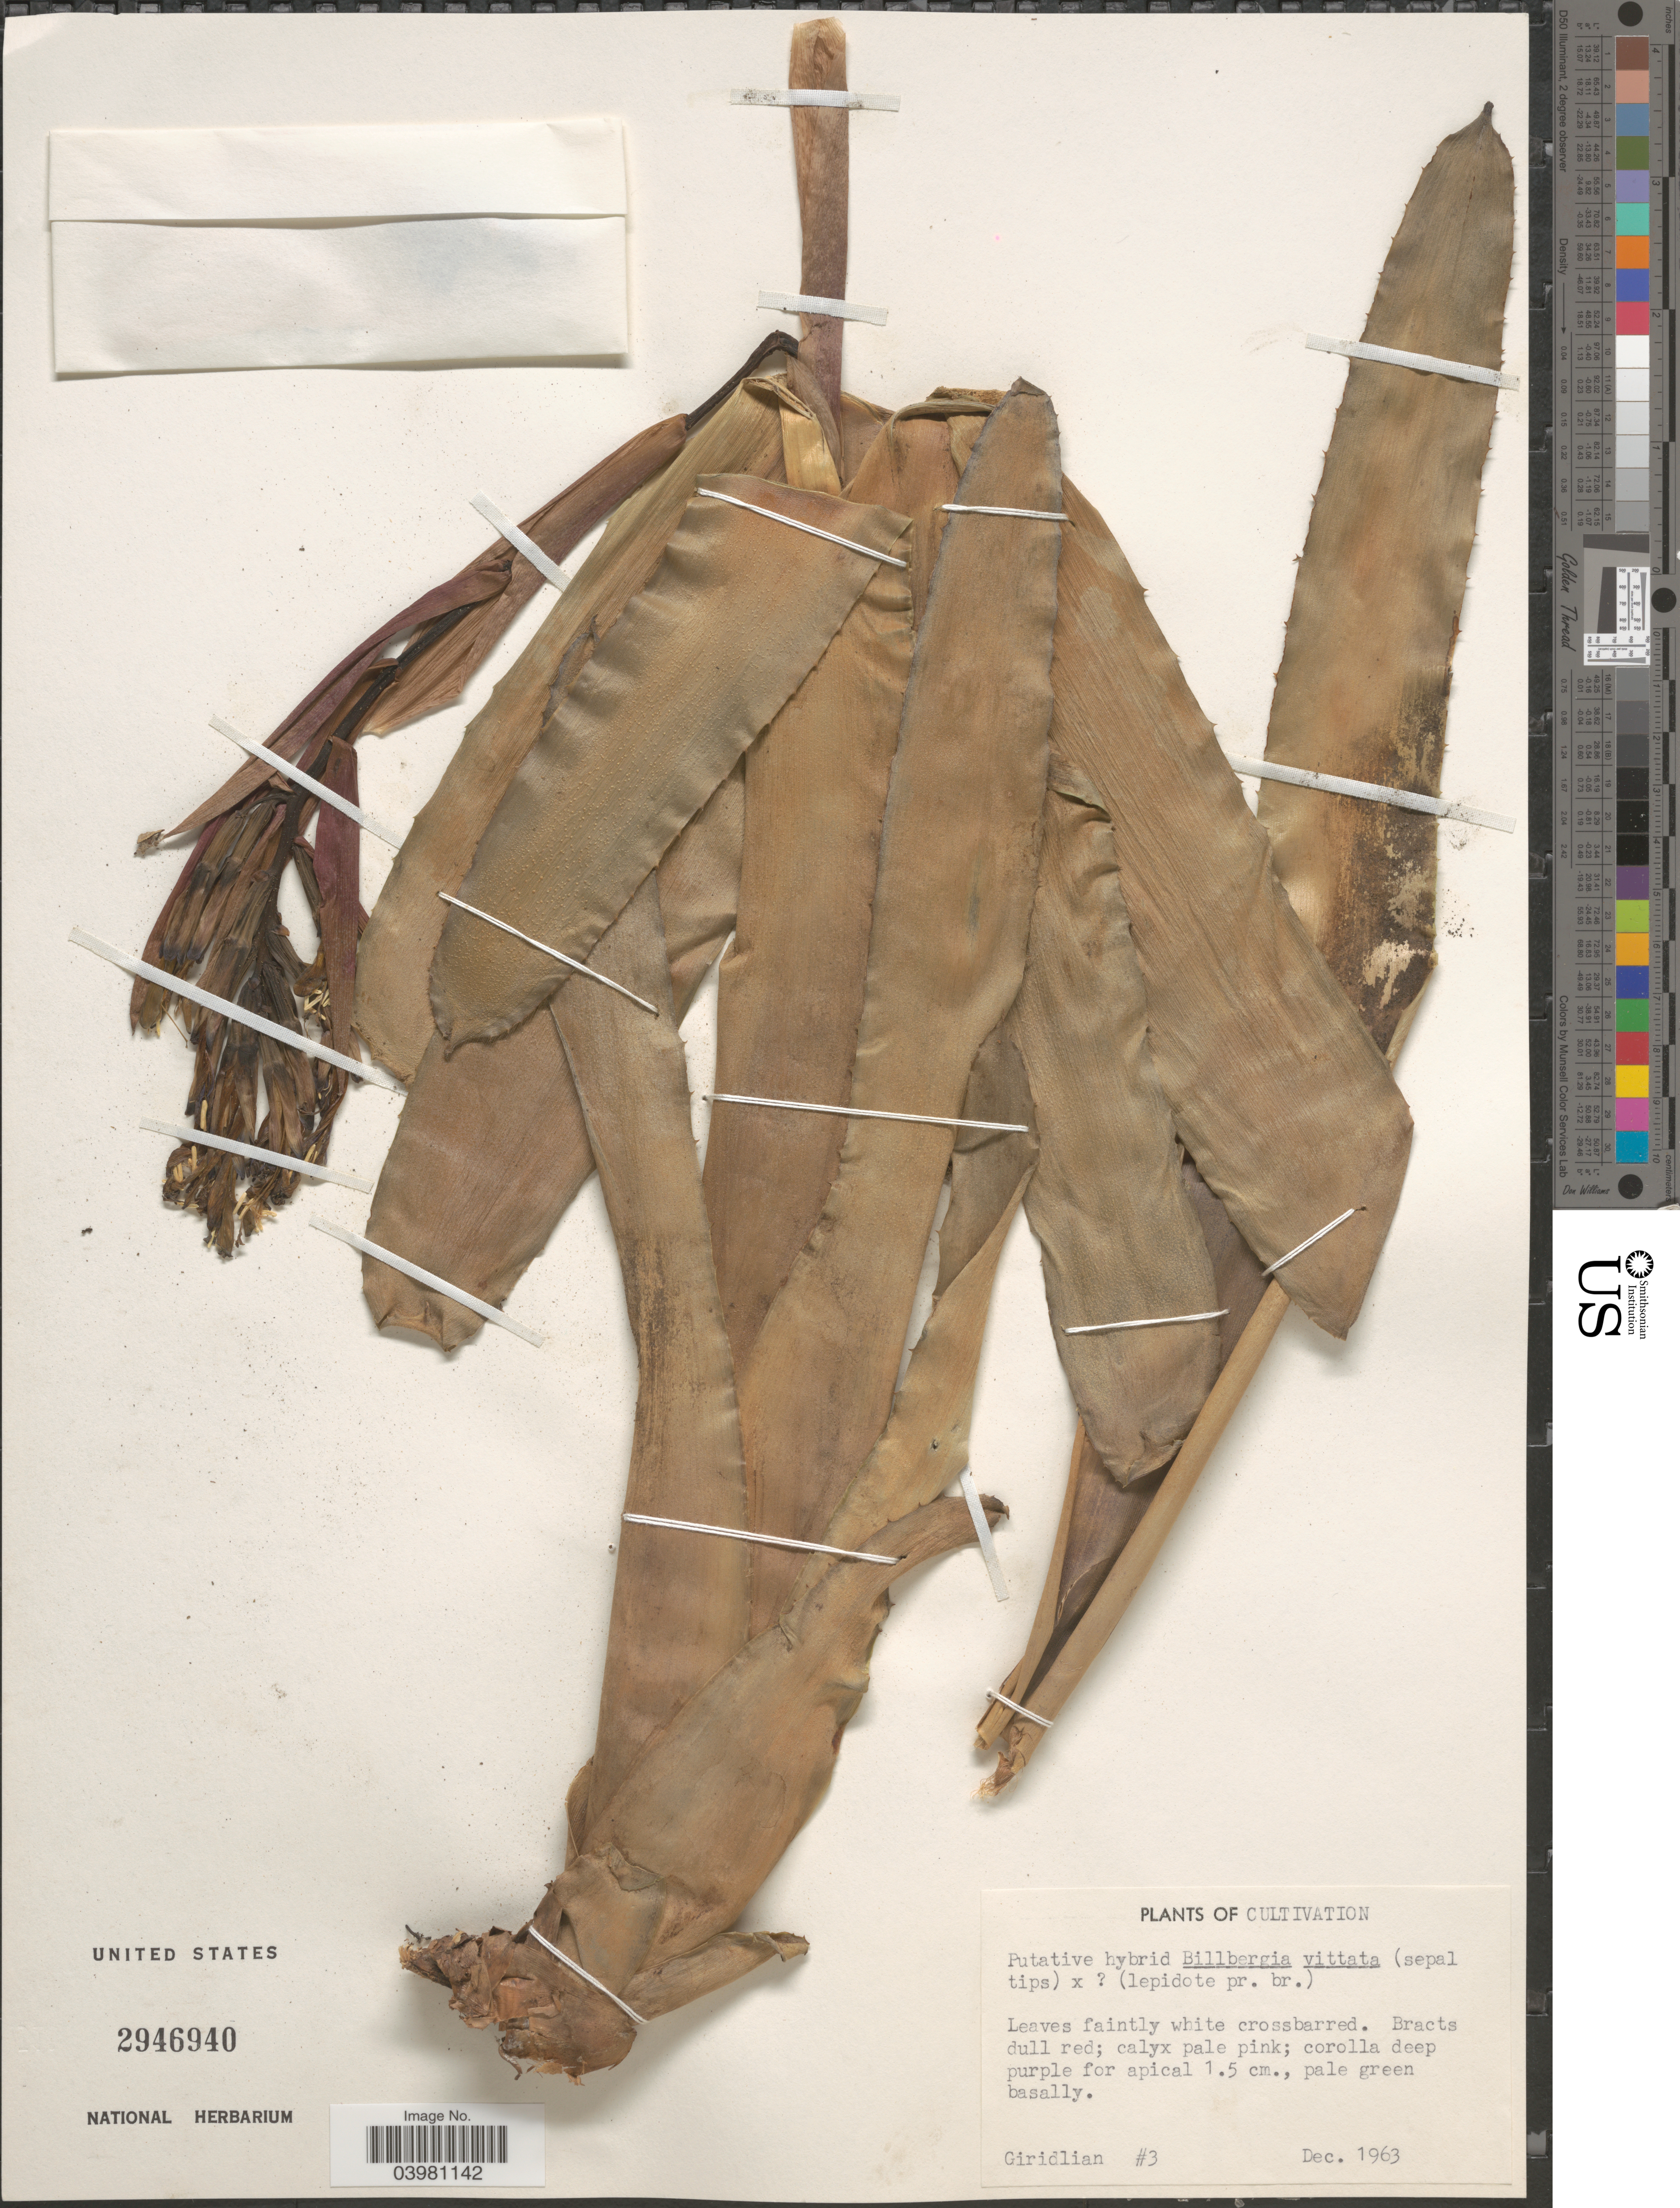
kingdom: Plantae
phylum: Tracheophyta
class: Liliopsida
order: Poales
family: Bromeliaceae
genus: Billbergia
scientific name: Billbergia sp.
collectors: Giridlian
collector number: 3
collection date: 1963-12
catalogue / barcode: US 2946940